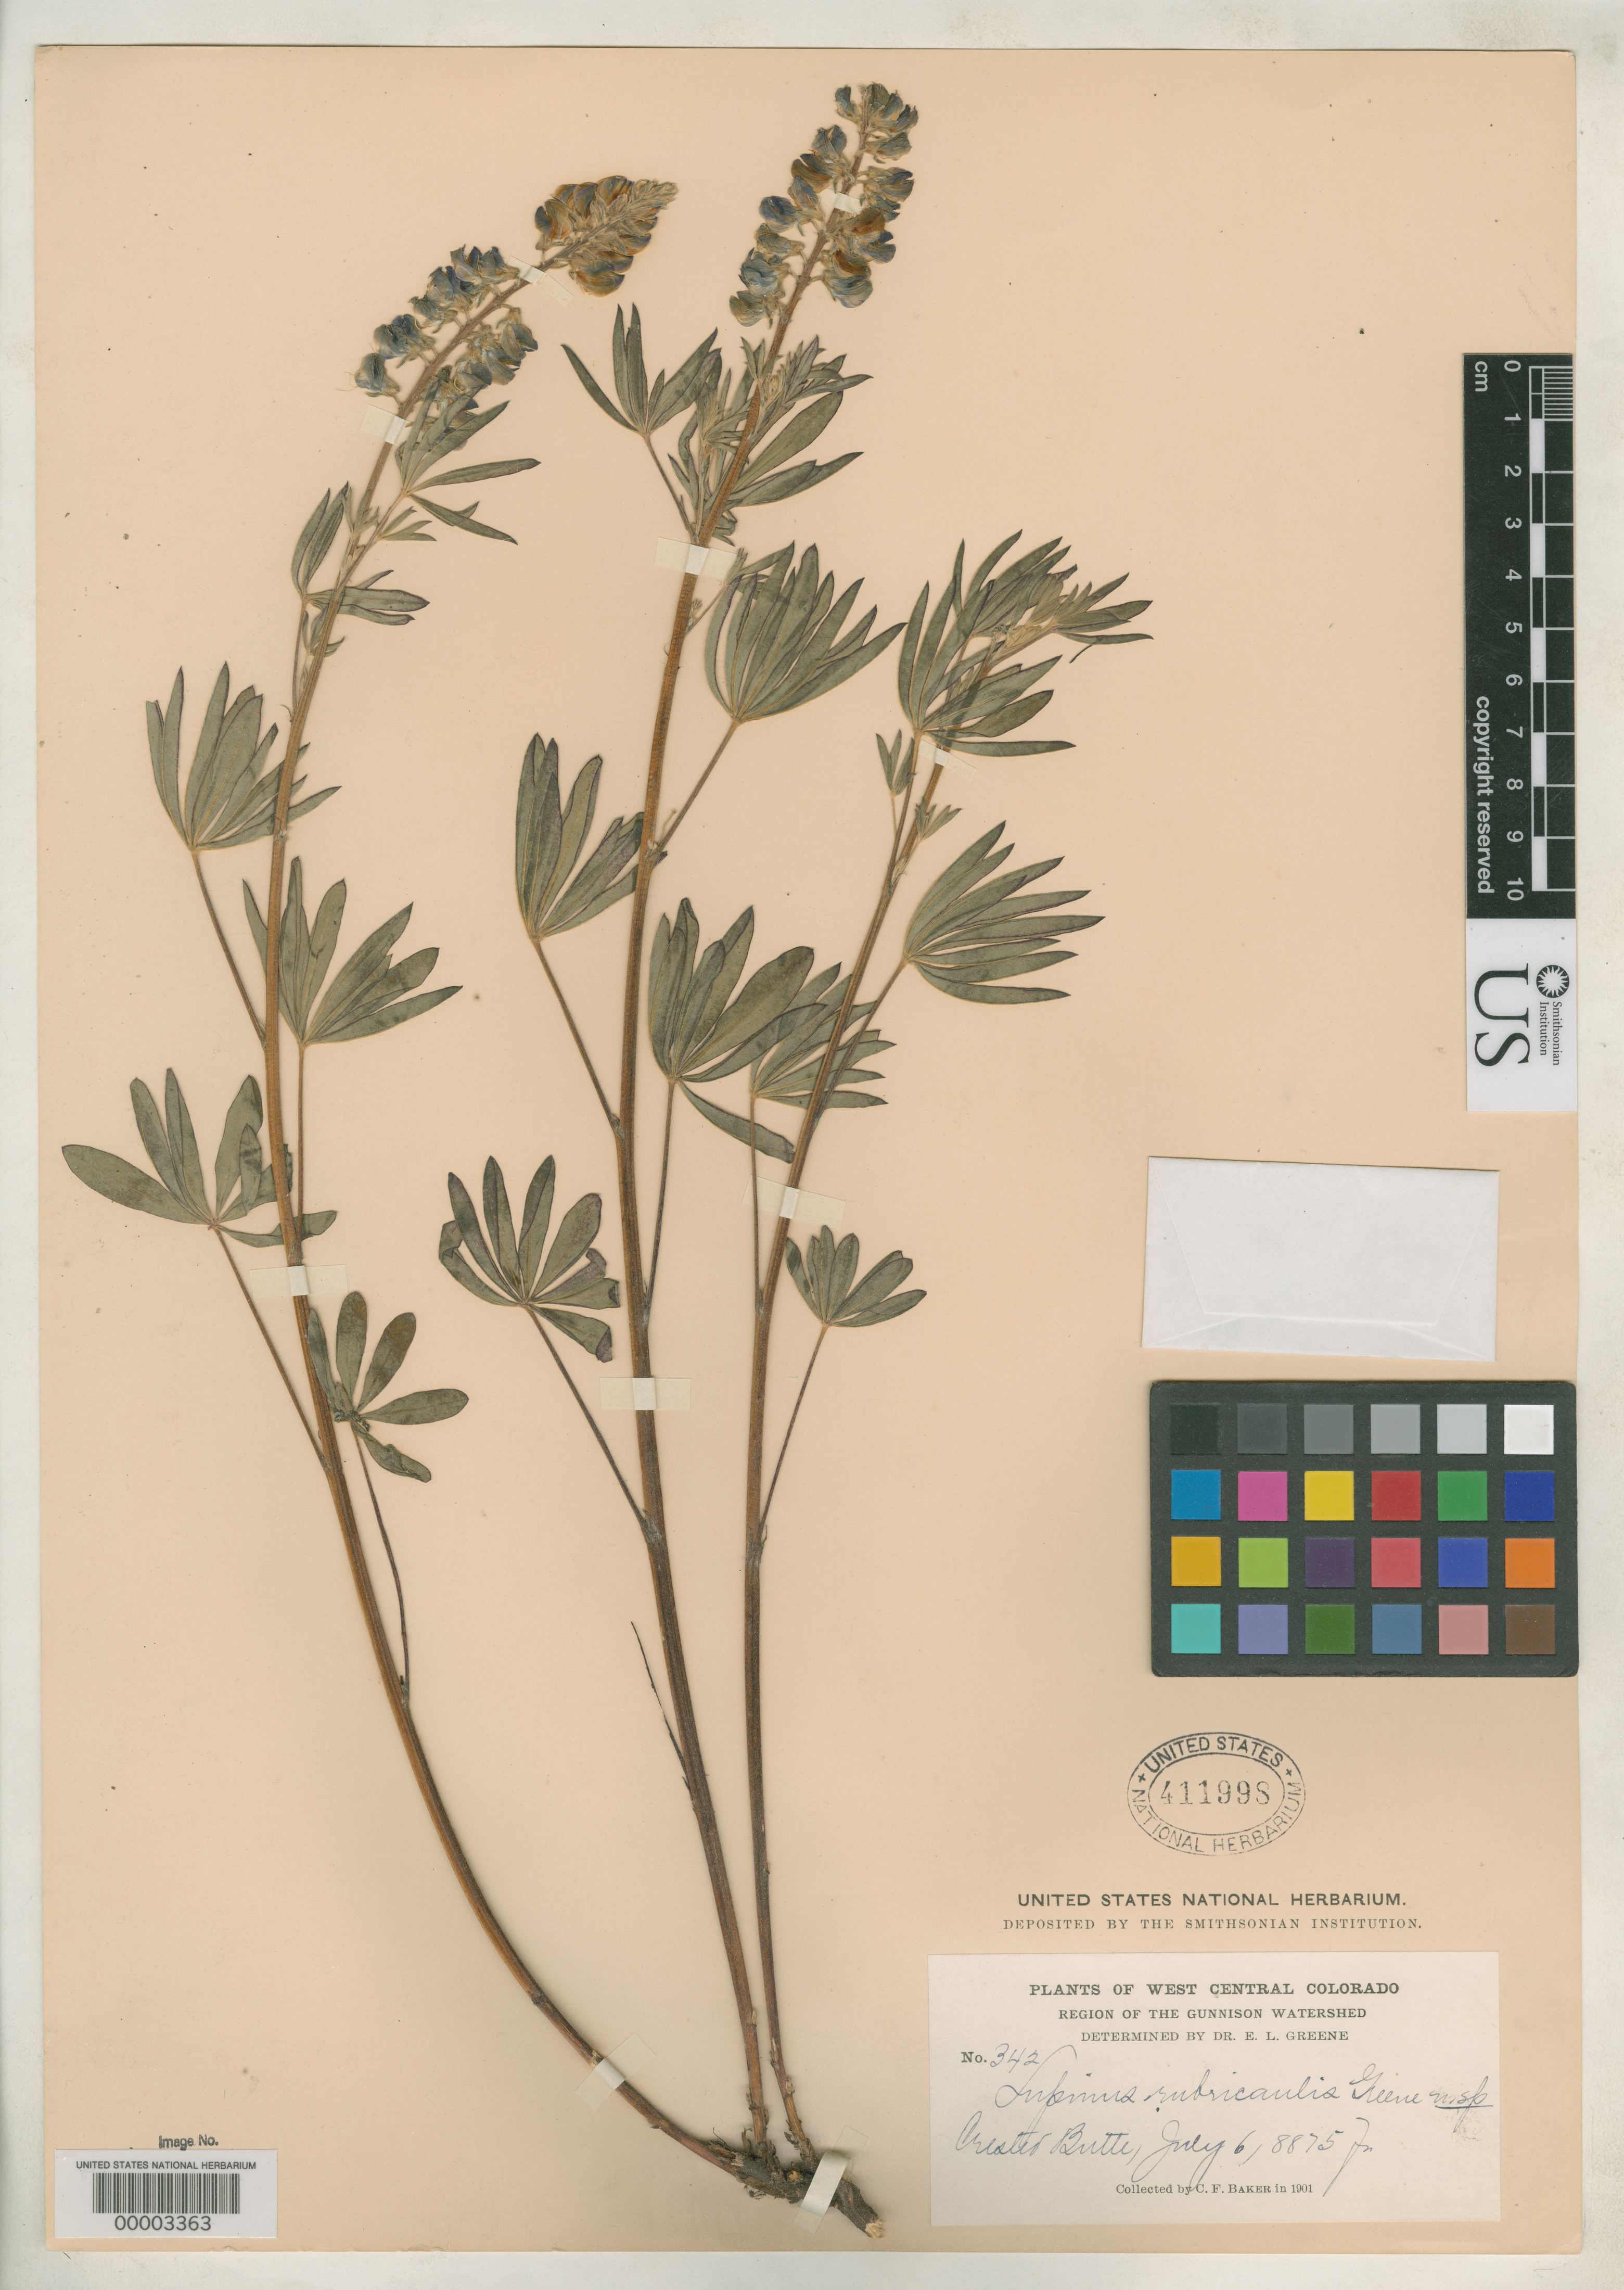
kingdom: Plantae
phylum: Tracheophyta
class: Magnoliopsida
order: Fabales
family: Fabaceae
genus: Lupinus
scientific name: Lupinus rubricaulis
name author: Greene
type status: Isotype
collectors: C. F. Baker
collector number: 342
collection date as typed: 06 Jul 1901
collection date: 1901-07-06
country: United States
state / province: Colorado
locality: Crested Butte.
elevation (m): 2705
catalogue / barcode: US 411998